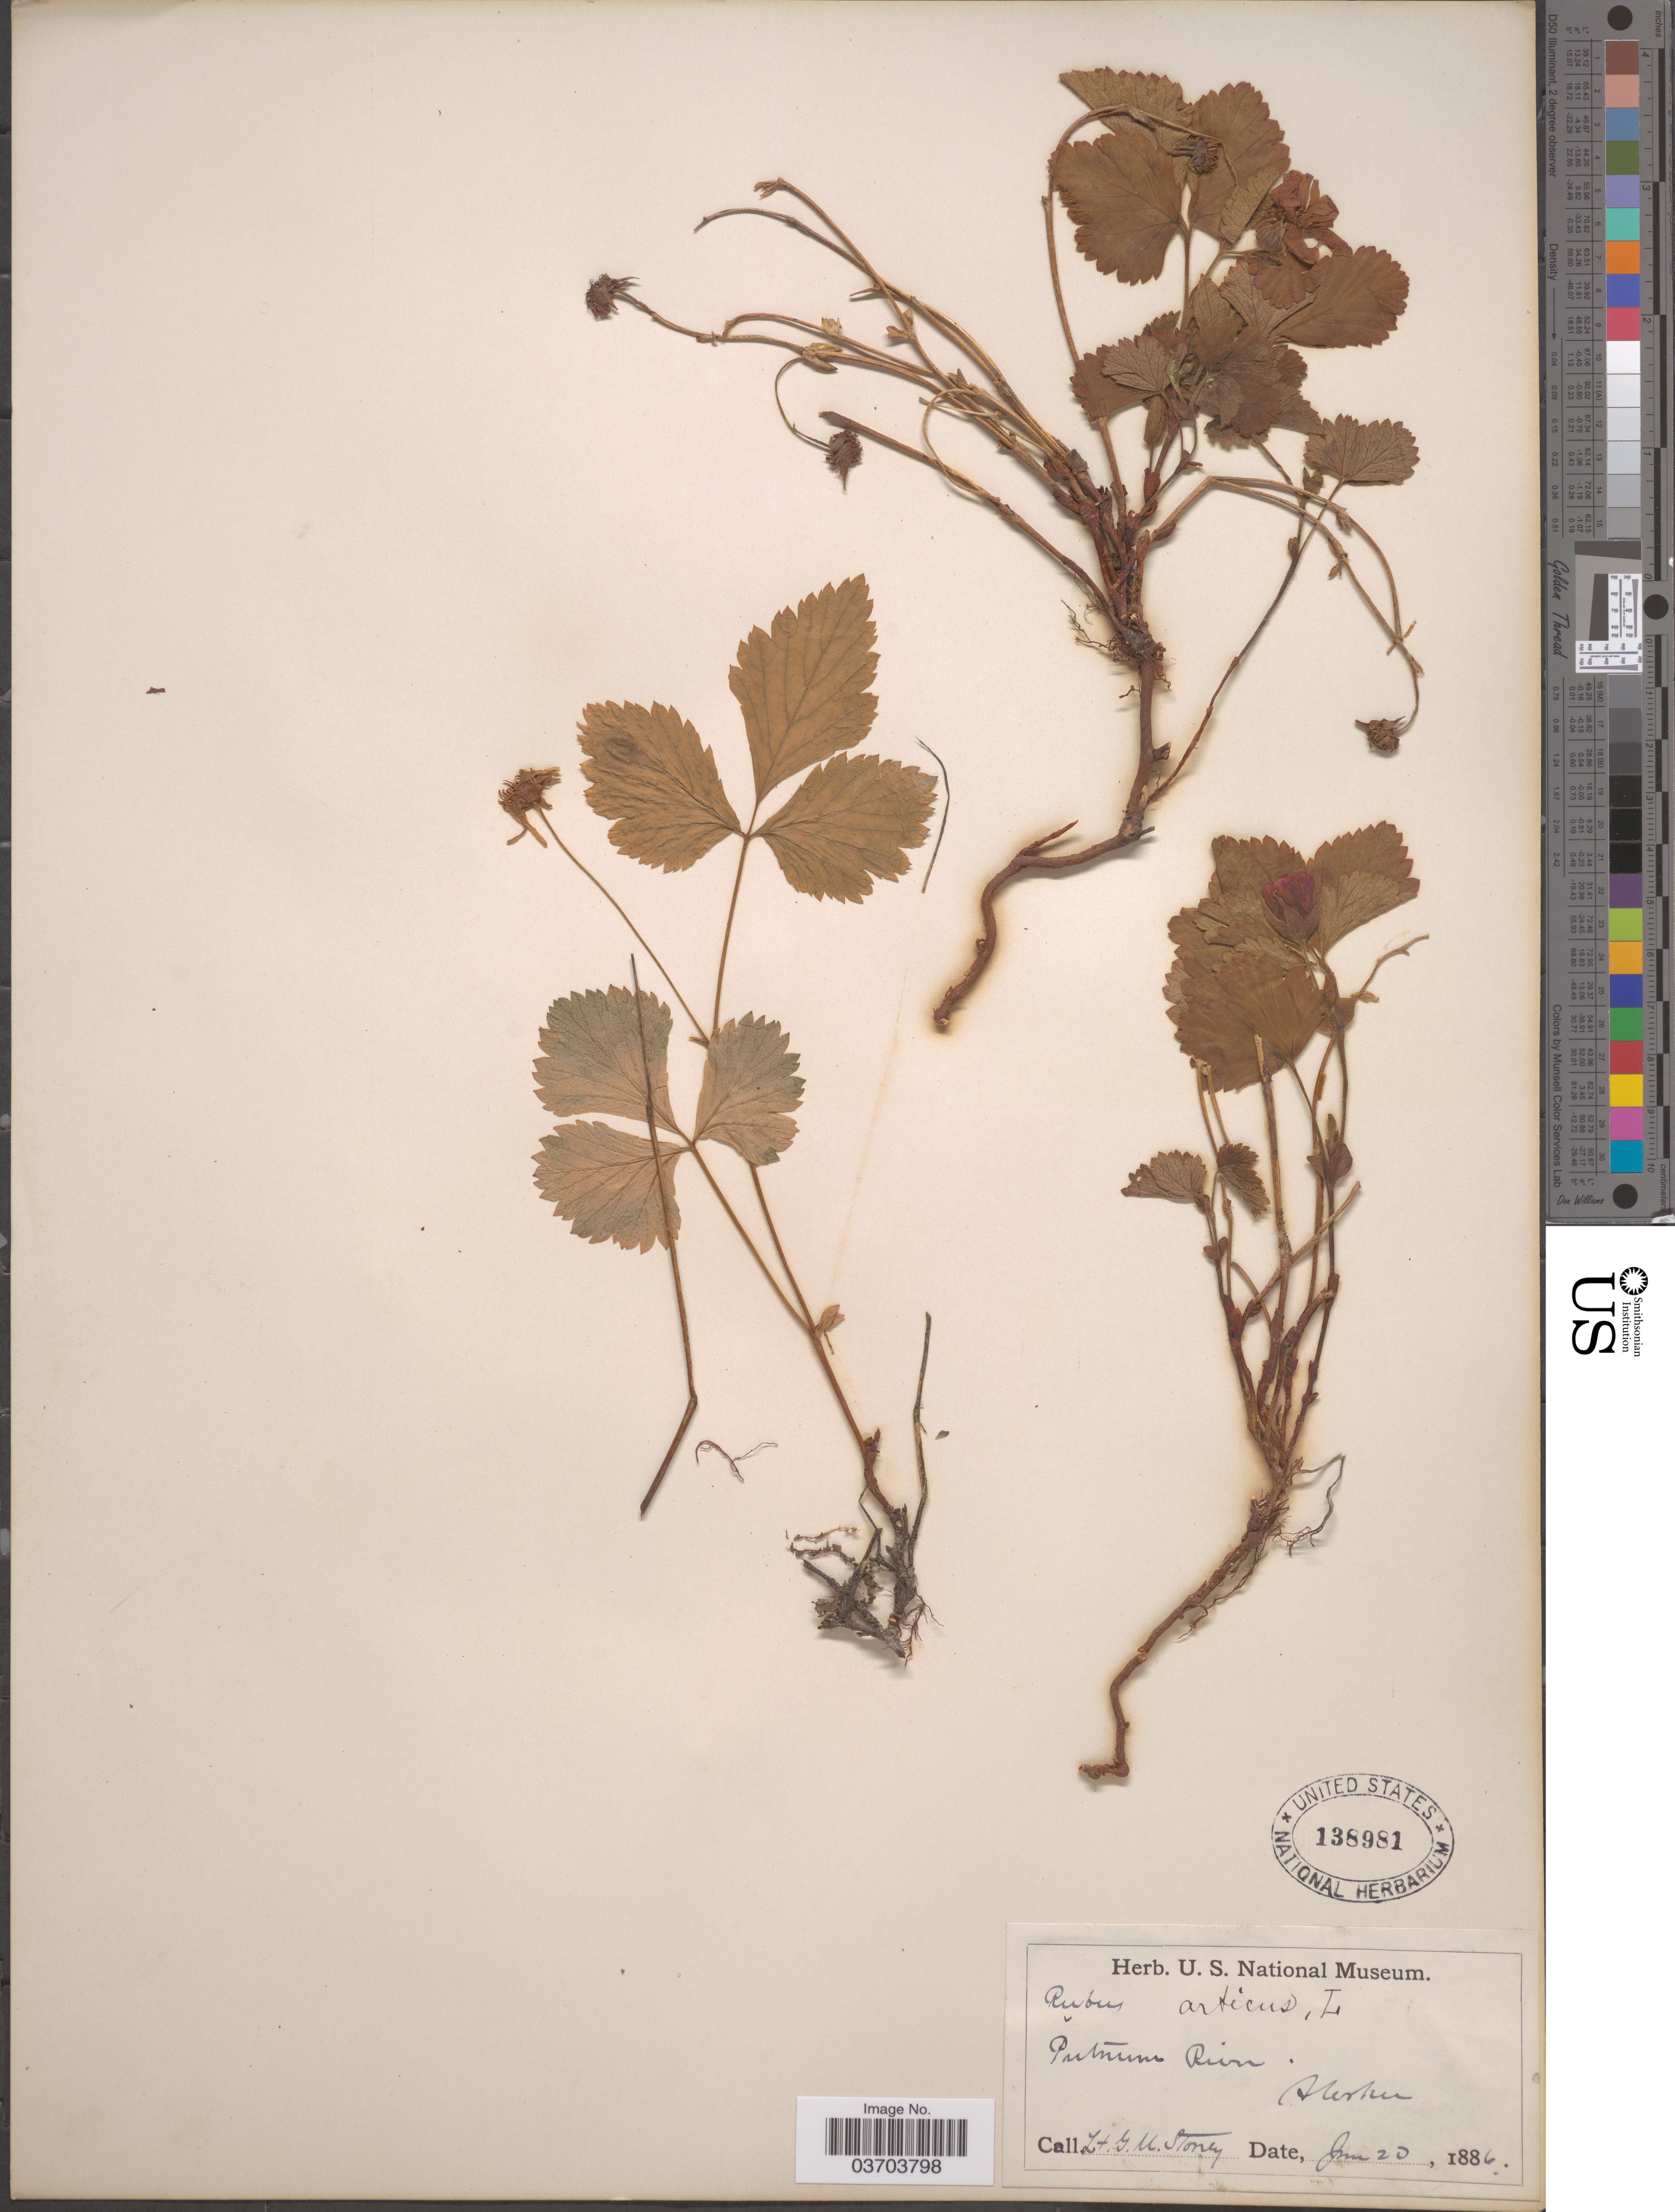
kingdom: Plantae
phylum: Tracheophyta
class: Magnoliopsida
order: Rosales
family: Rosaceae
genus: Rubus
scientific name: Rubus acaulis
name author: Michx.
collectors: G. Stoney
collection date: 1886-06-20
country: United States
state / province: Alaska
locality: Putnum River.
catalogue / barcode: US 138981